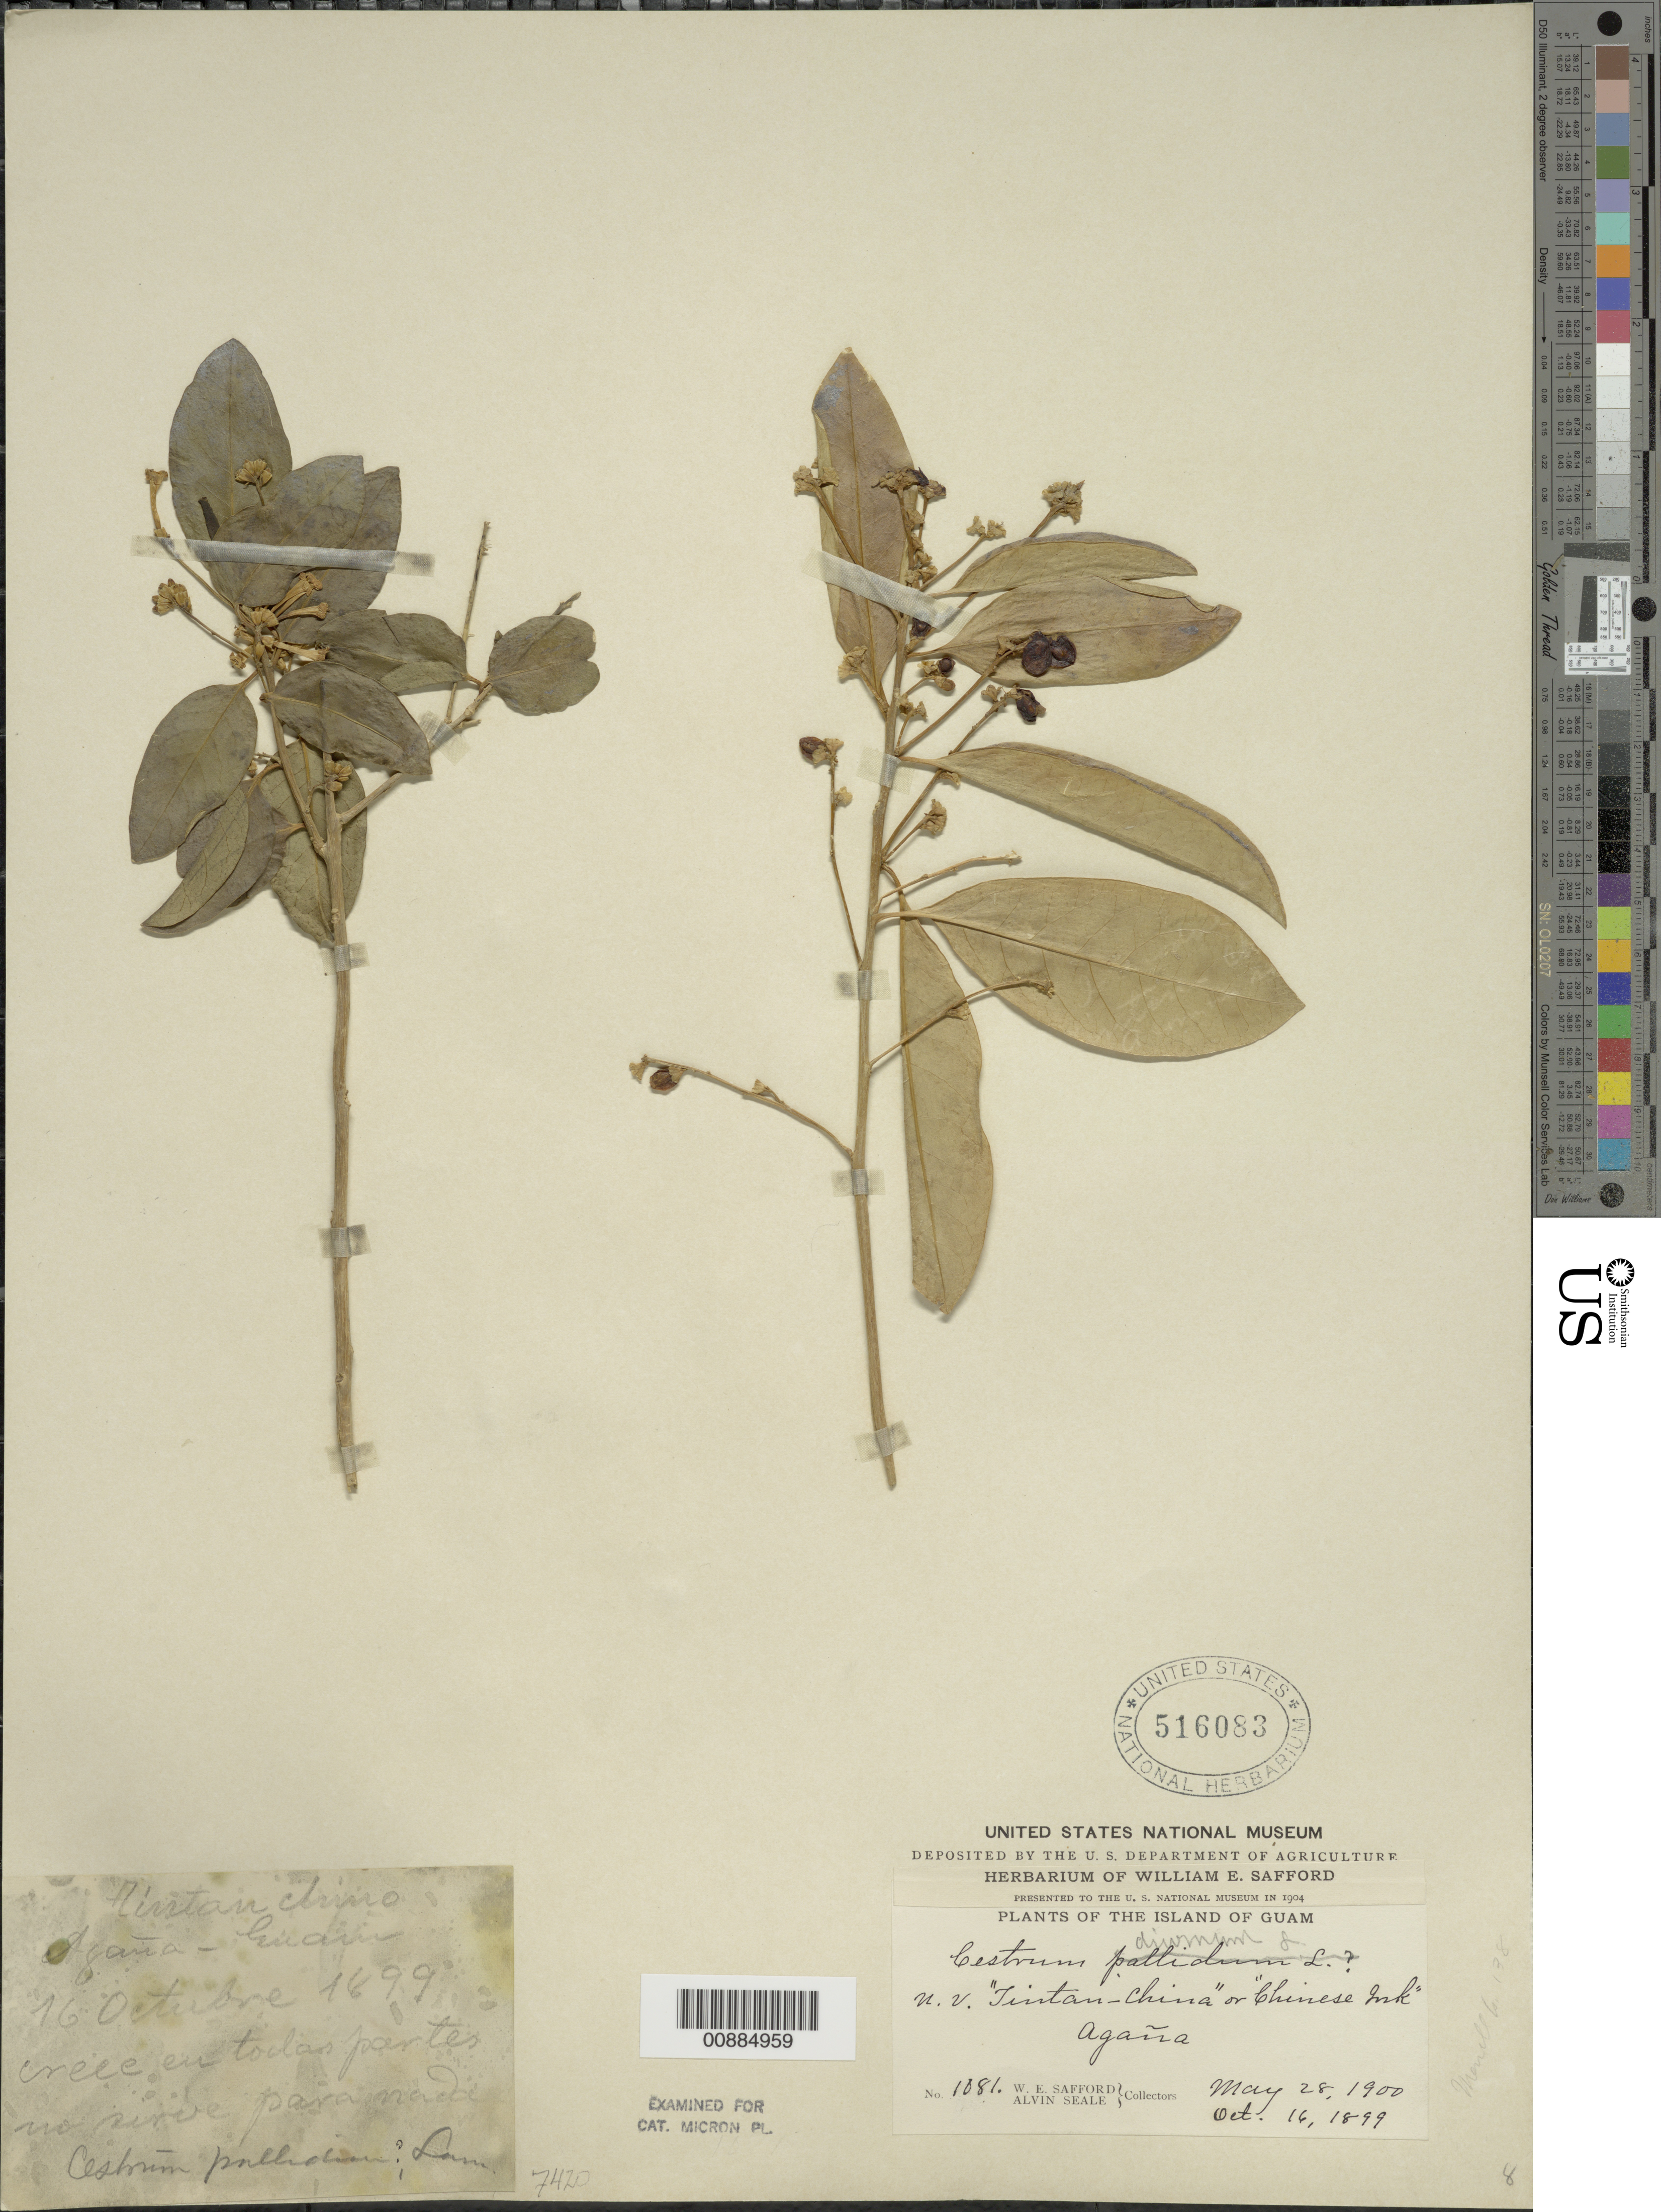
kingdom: Plantae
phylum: Tracheophyta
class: Magnoliopsida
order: Solanales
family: Solanaceae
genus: Cestrum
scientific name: Cestrum diurnum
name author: L.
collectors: W. E. Safford & A. Seale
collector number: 1081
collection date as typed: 28 May 1900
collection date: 1900-05-28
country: Guam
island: Guam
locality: Agana.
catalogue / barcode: US 516082